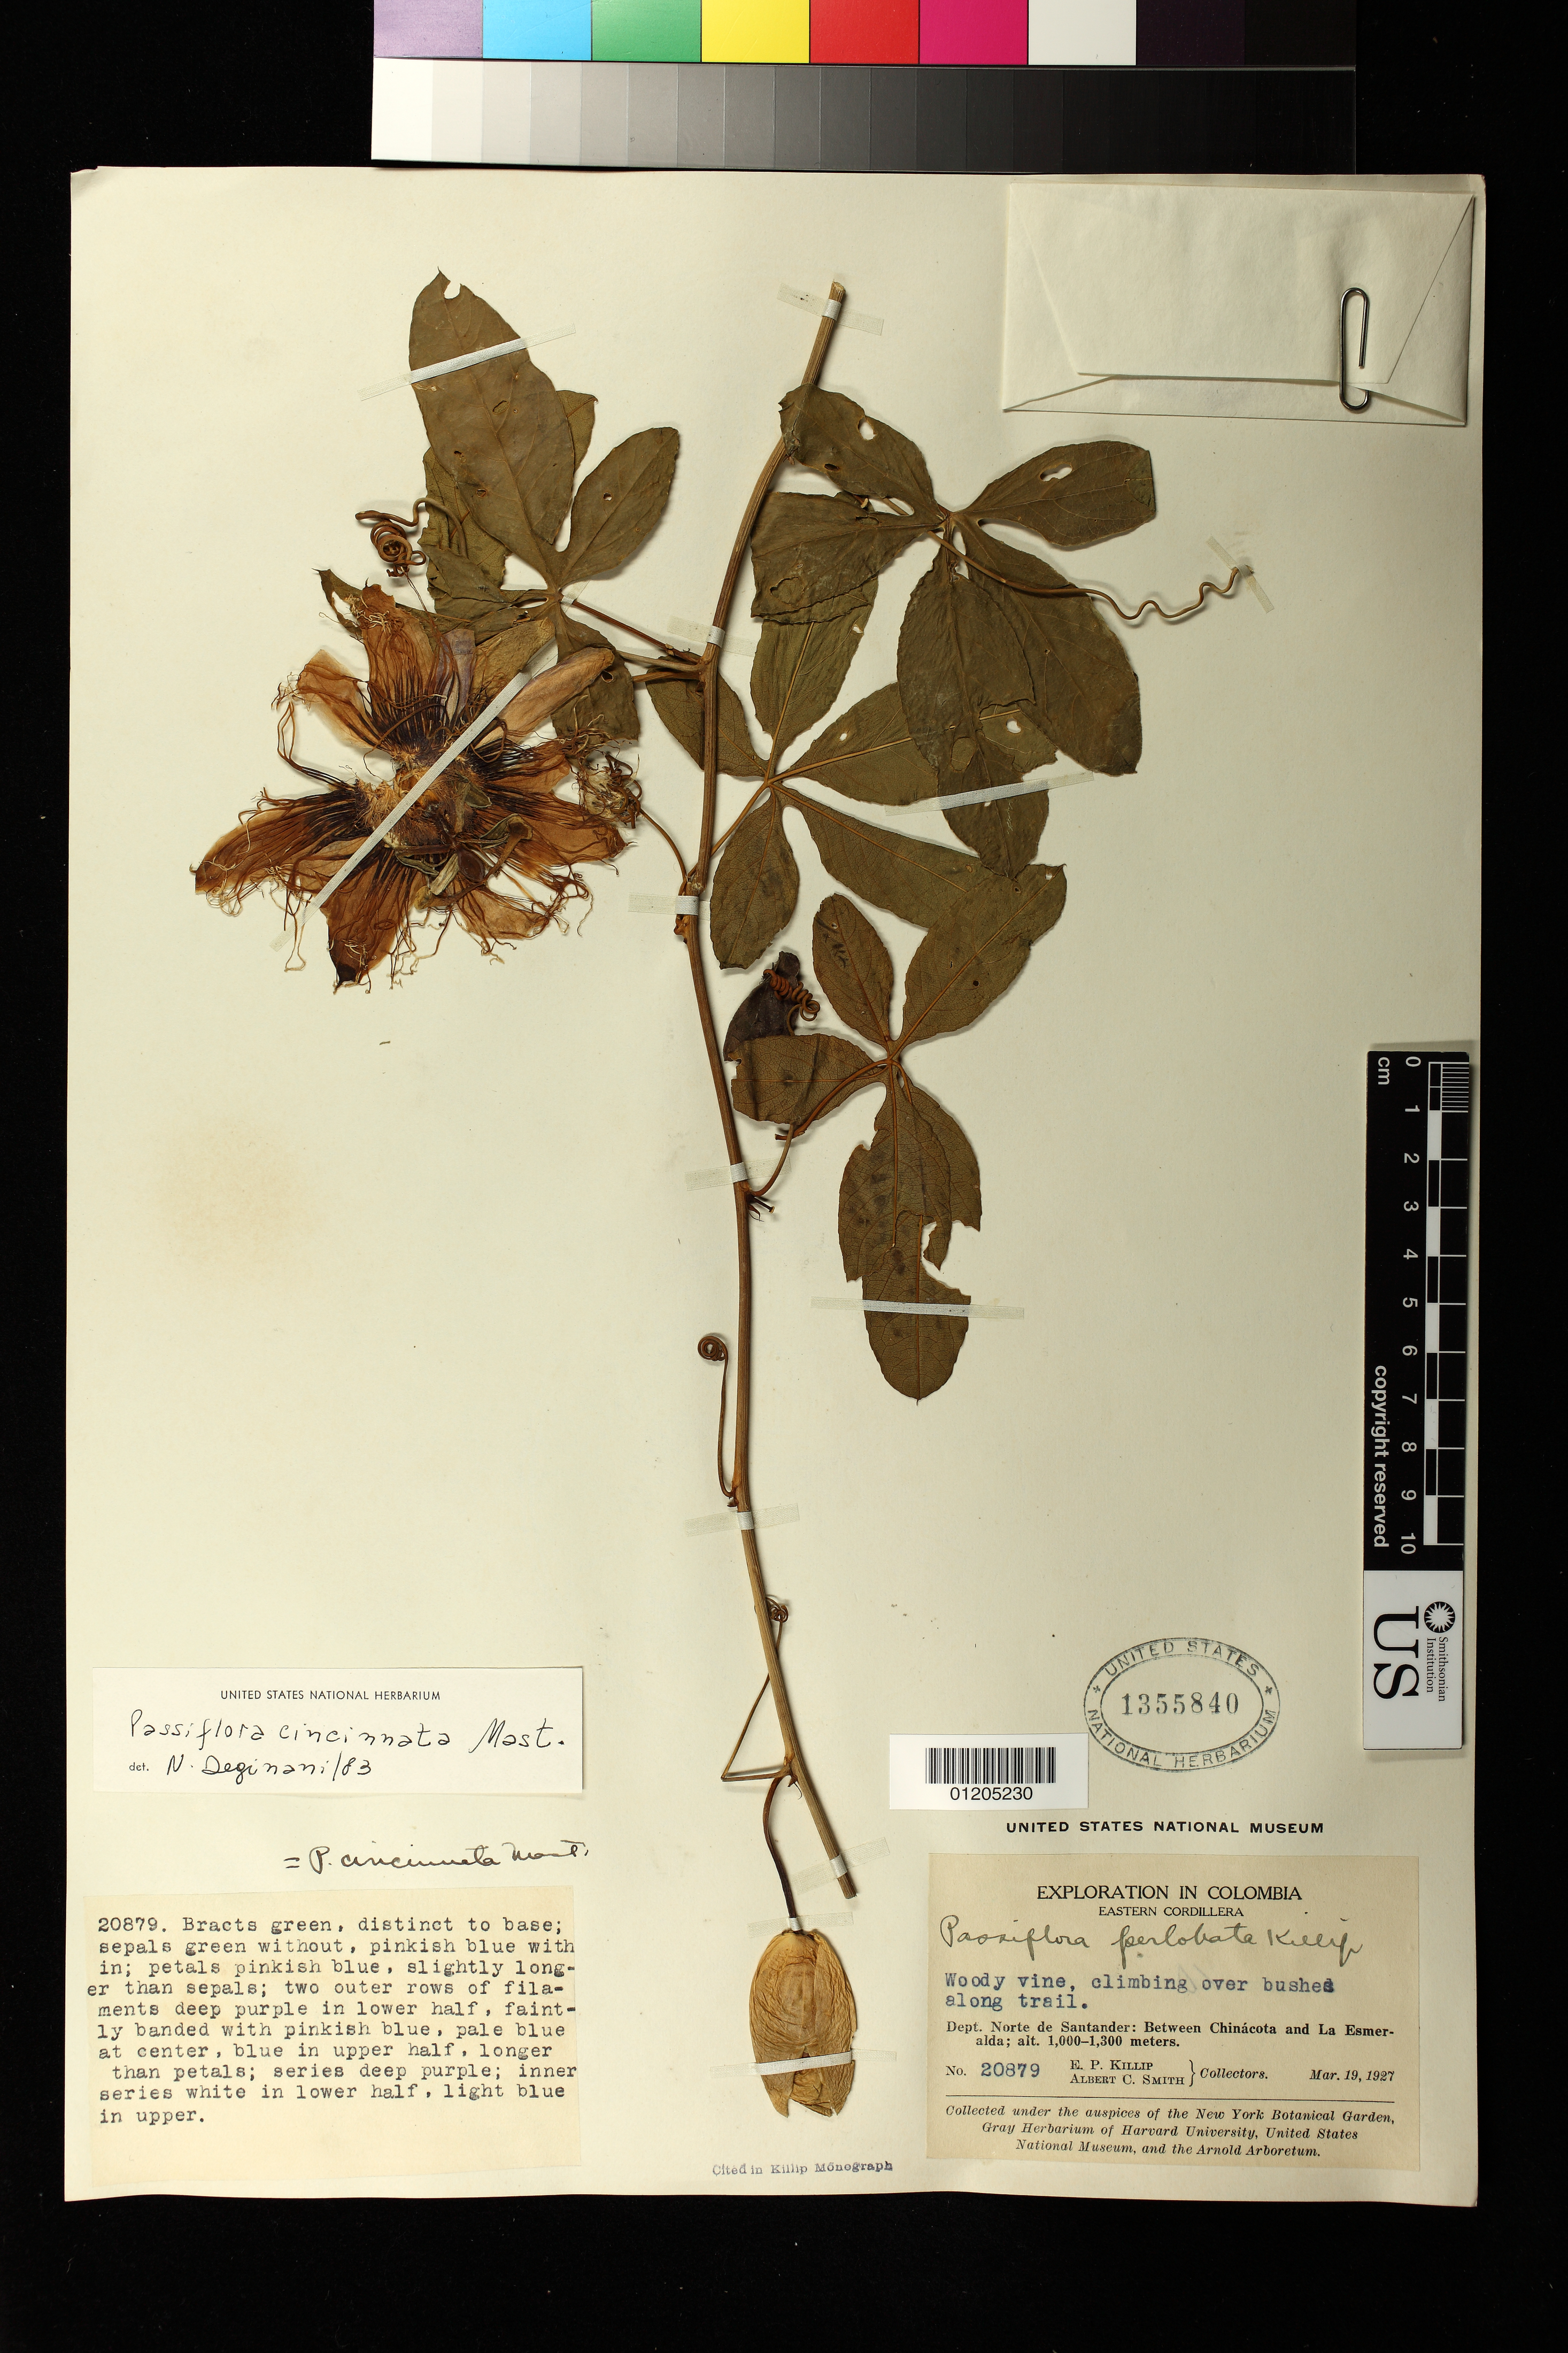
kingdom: Plantae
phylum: Tracheophyta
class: Magnoliopsida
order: Malpighiales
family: Passifloraceae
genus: Passiflora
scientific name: Passiflora cincinnata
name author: Mast.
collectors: E. P. Killip & A. C. Smith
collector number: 20879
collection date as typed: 19 Mar 1927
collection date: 1927-03-19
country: Colombia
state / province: Norte de Santander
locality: Between ChináCota and La Esmeralda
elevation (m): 1000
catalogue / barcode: US 1355840